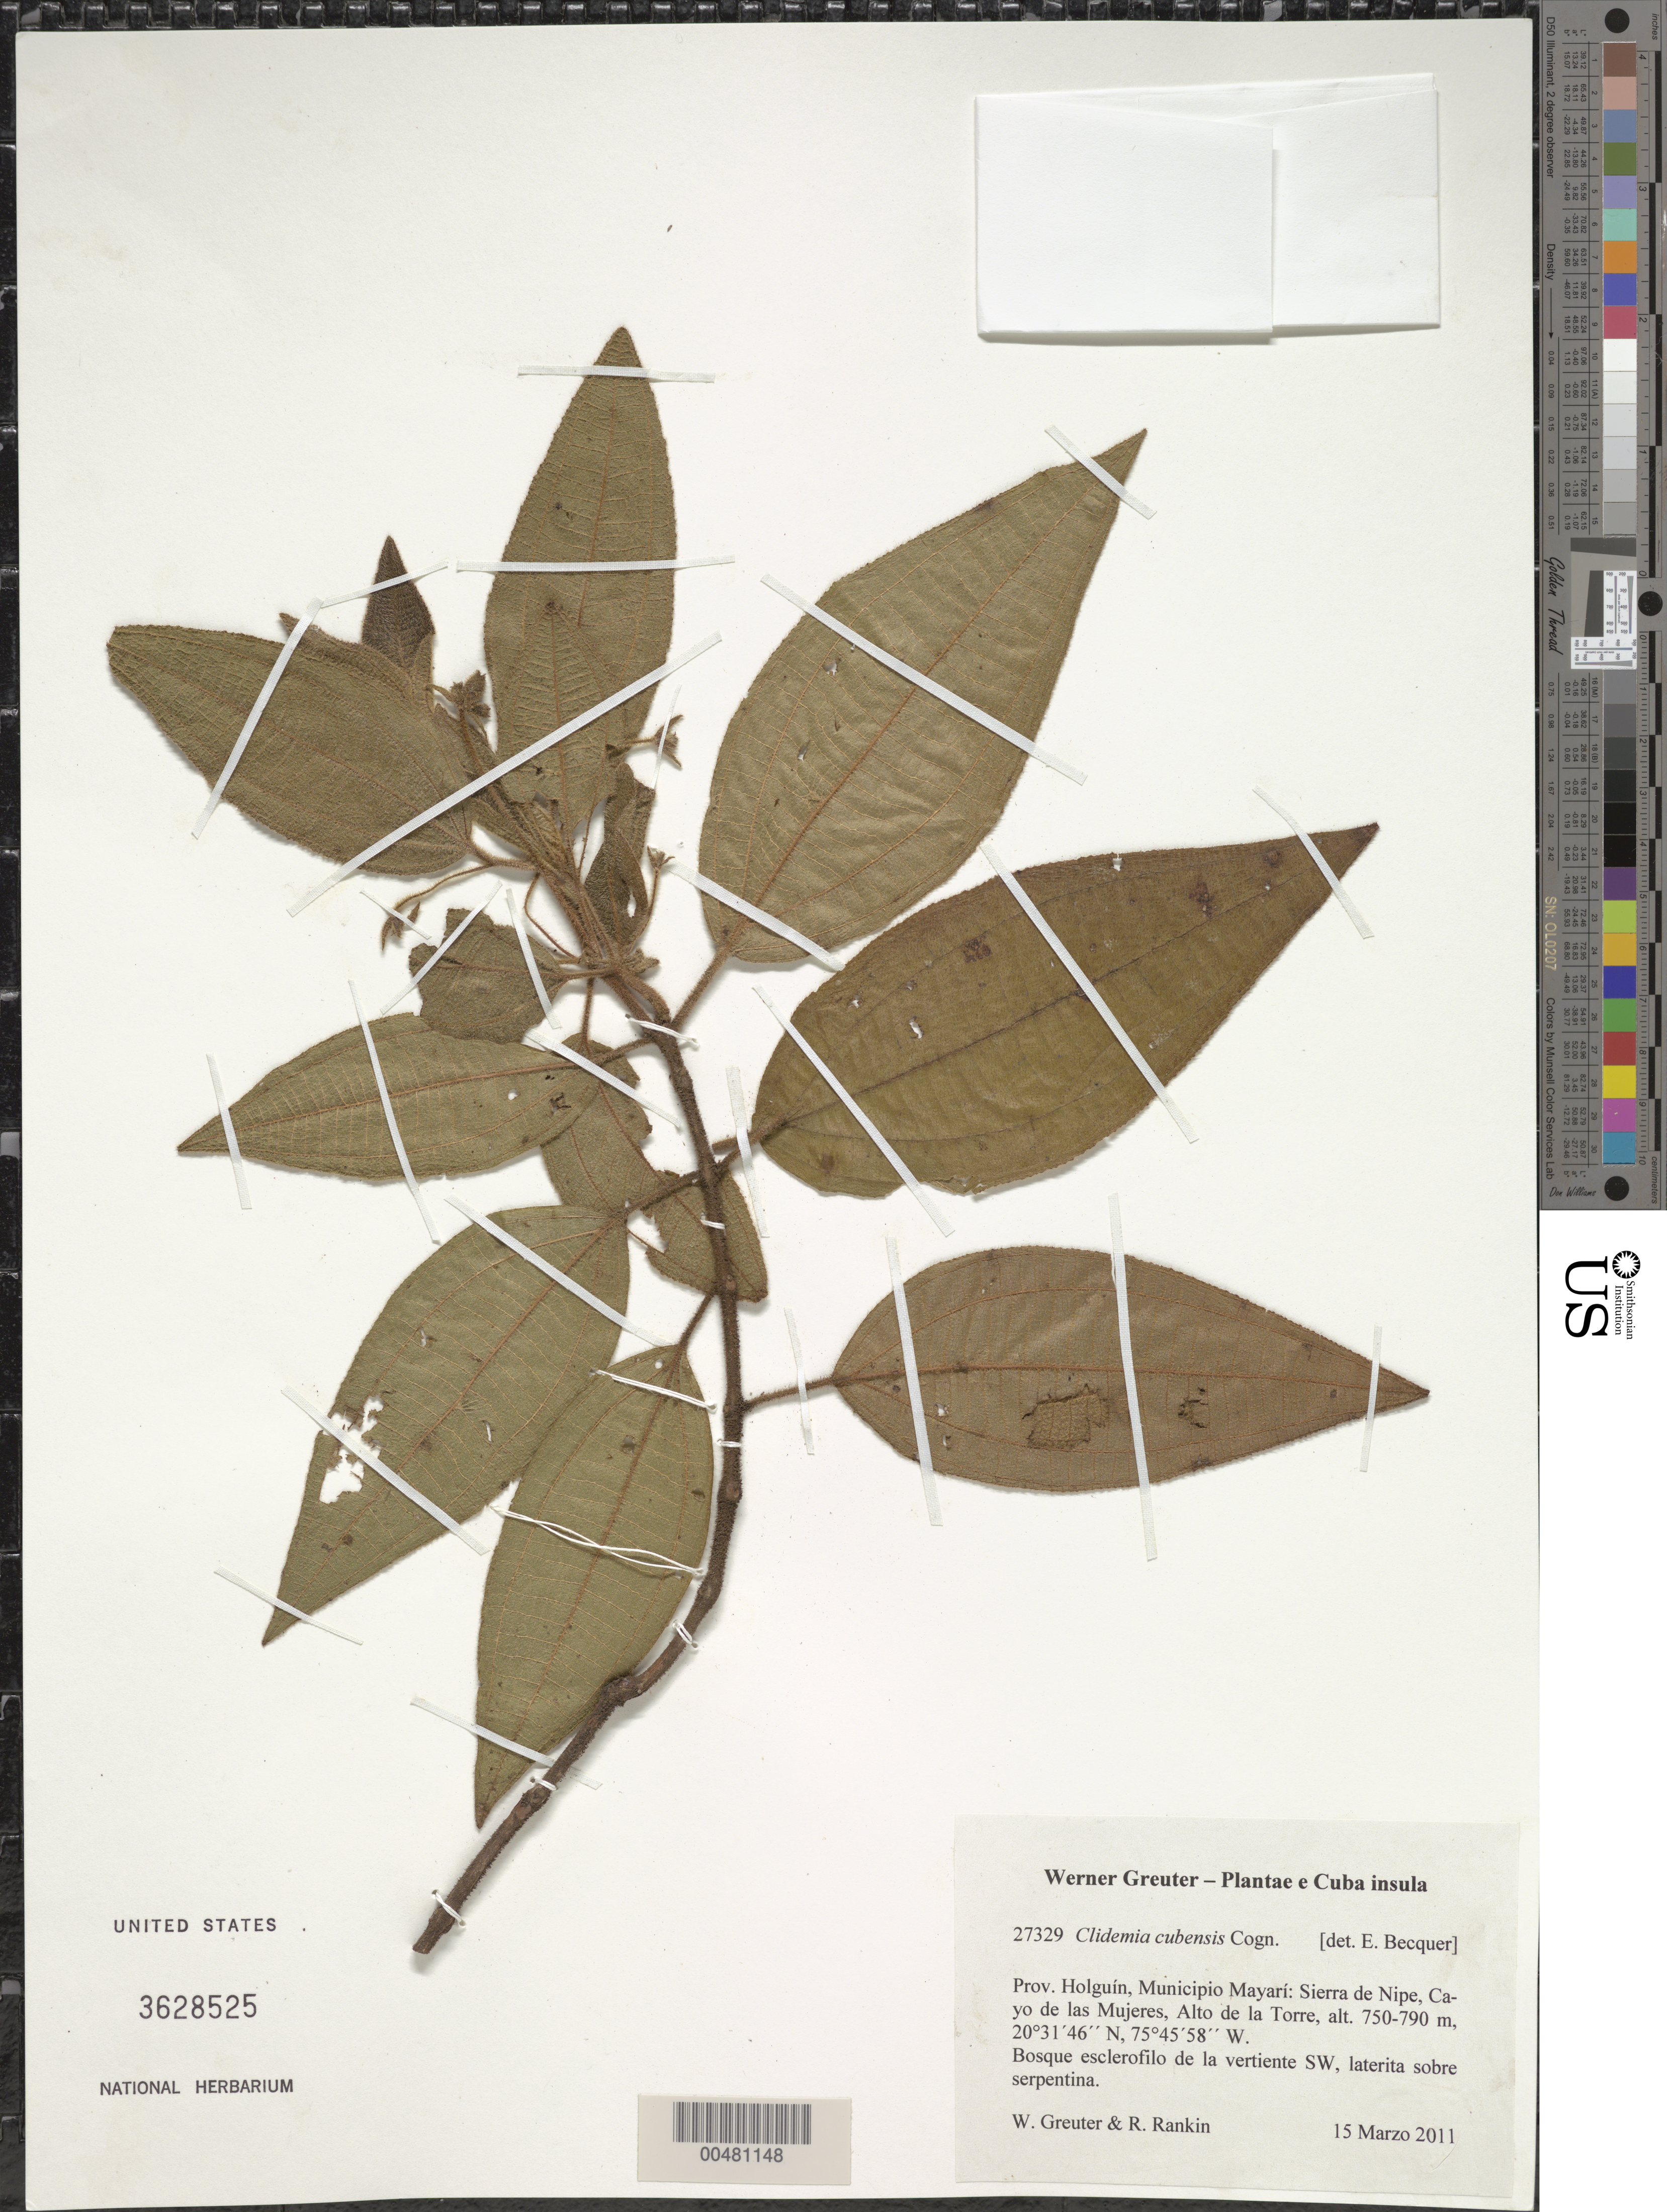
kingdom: Plantae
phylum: Tracheophyta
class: Magnoliopsida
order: Myrtales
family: Melastomataceae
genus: Clidemia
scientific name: Clidemia cubensis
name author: Cogn.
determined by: Bécquer Granados, E. R., (HAJB)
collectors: W. R. Greuter & R. Rankin Rodriguez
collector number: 27329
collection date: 2011-03-15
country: Cuba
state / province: Holguin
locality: Mun. Mayarí, Sierra de Nipe, Cayo de las Mujeres, Alto de la Torre.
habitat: Bosque esclerofilo de la vertiente SW, laterita sobre serpentina.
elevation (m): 750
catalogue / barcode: US 3628525